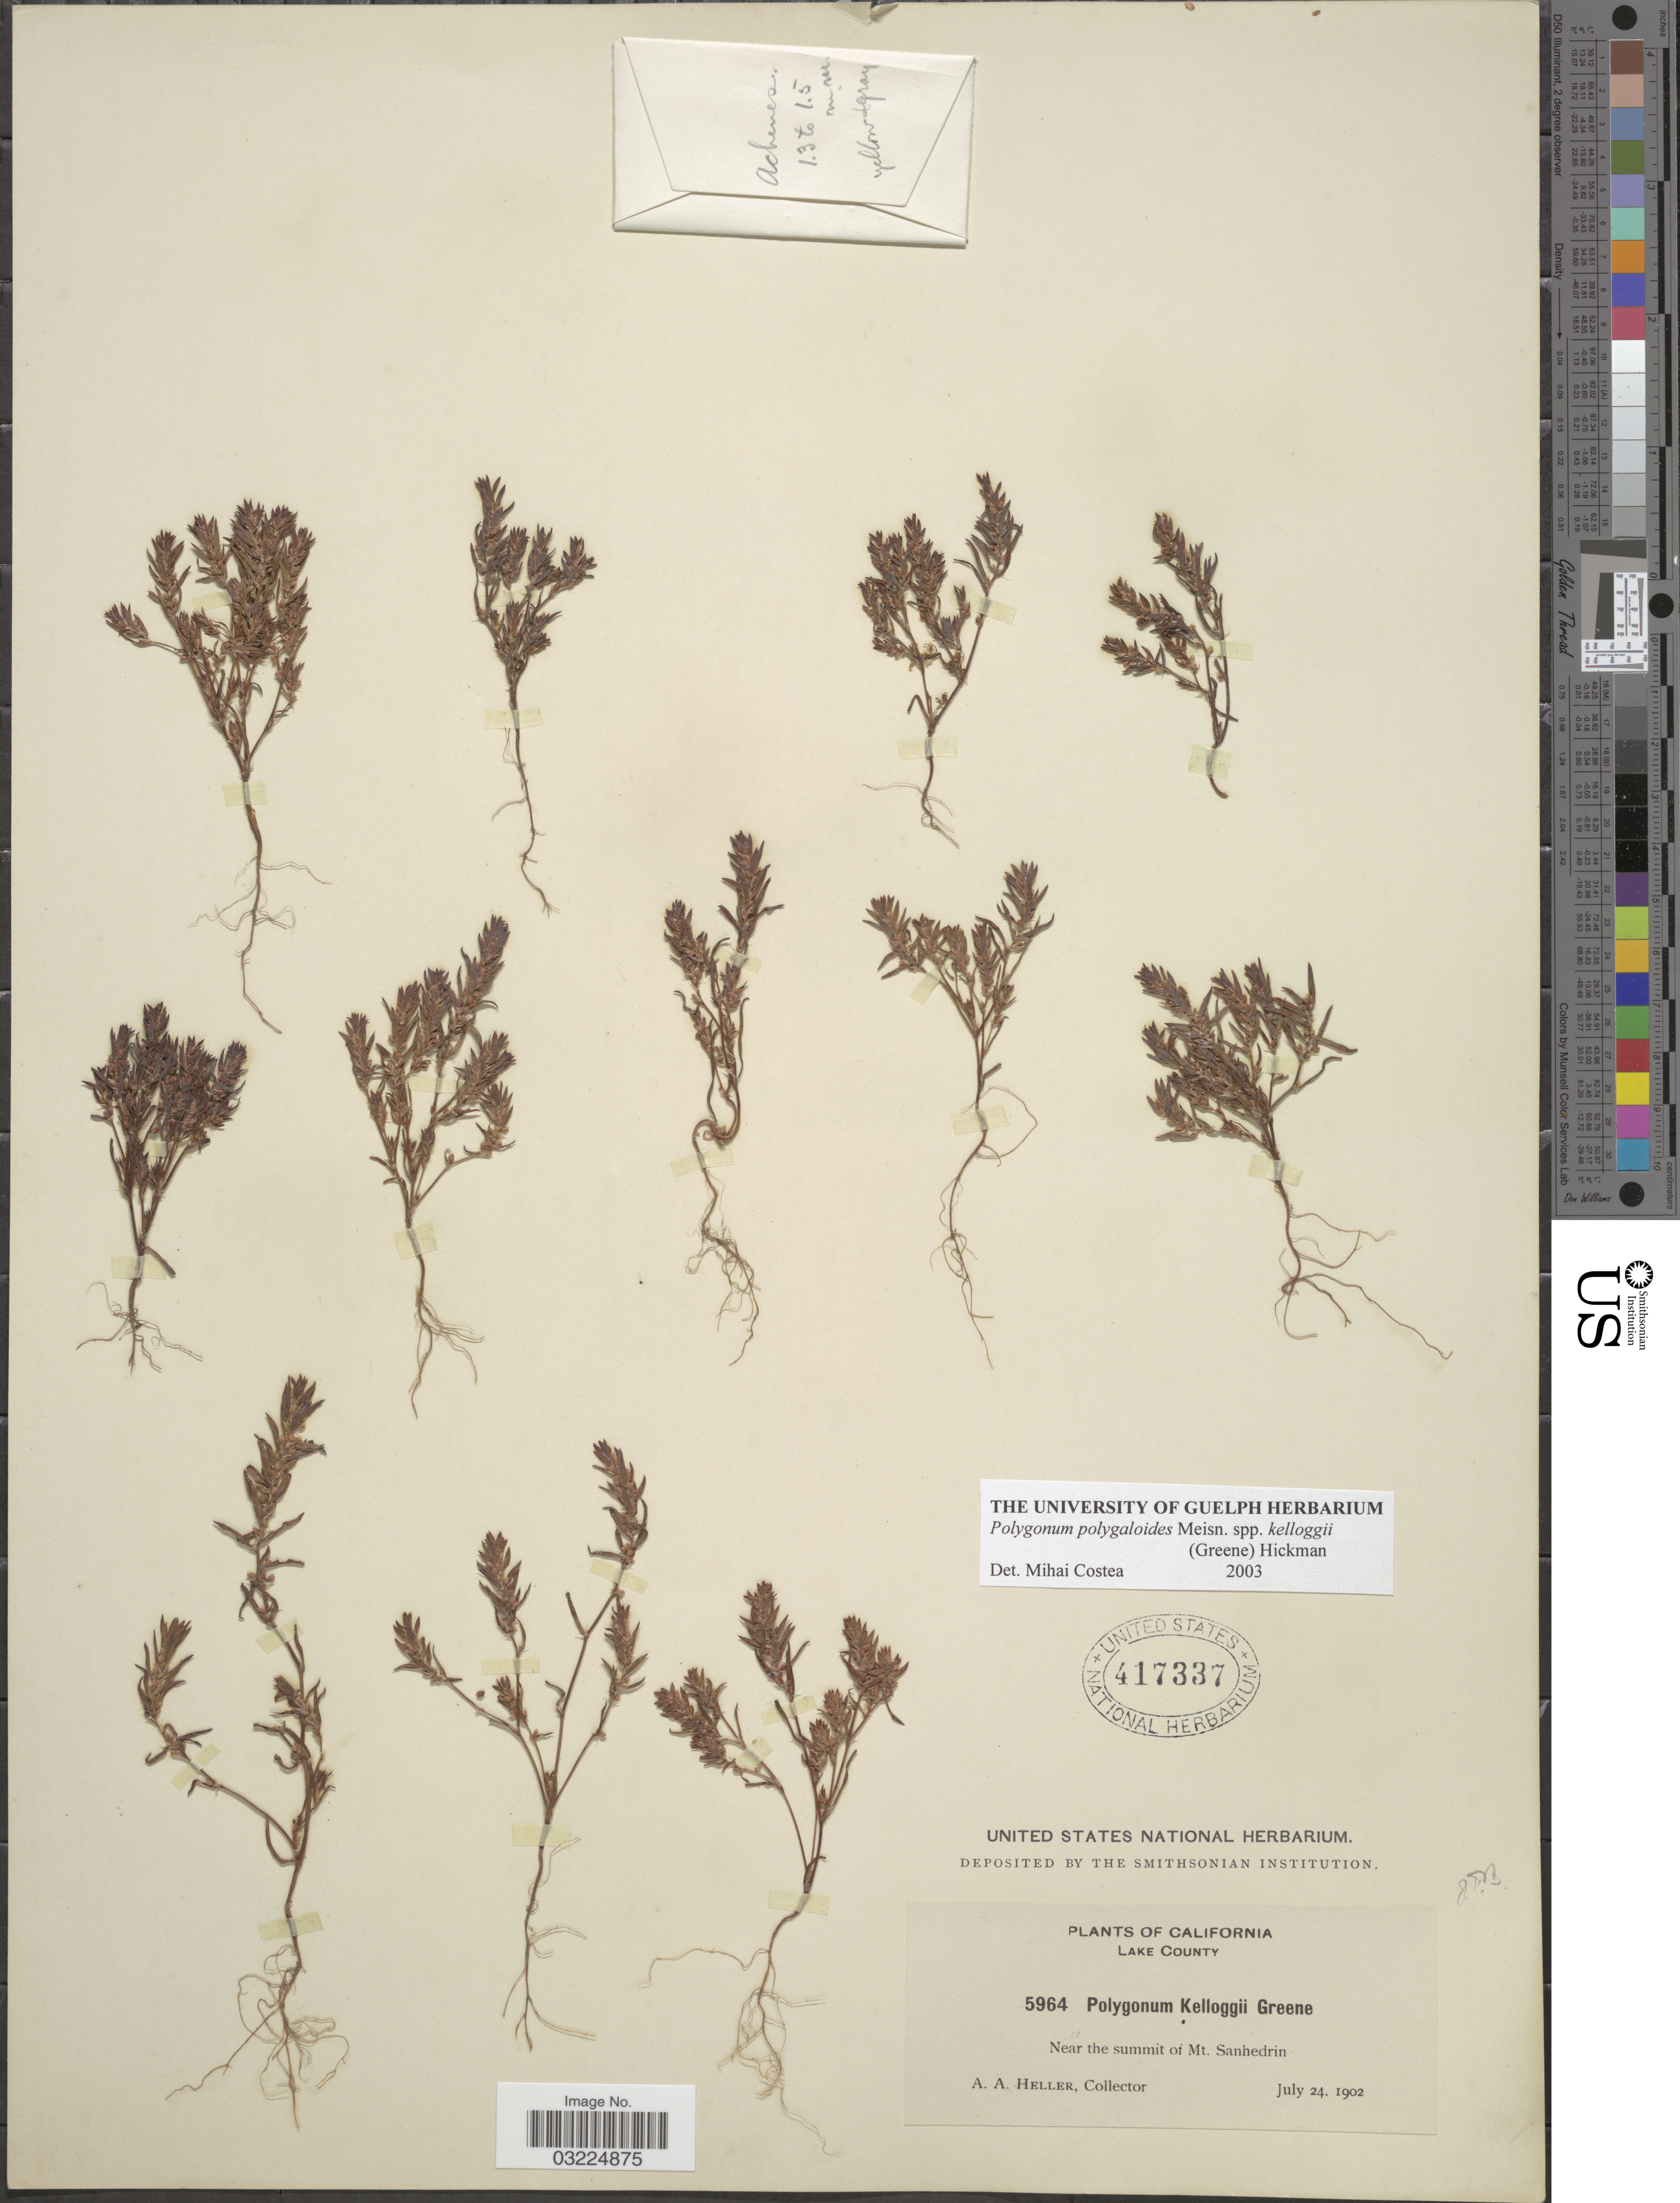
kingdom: Plantae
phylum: Tracheophyta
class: Magnoliopsida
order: Caryophyllales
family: Polygonaceae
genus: Polygonum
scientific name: Polygonum polygaloides subsp. kelloggii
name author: (Greene) Hickman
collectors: A. A. Heller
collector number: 5964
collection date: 1902-07-24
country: United States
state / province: California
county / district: Lake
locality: Lake County. Near the summit of Mt. Sanhedrin.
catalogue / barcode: US 417337